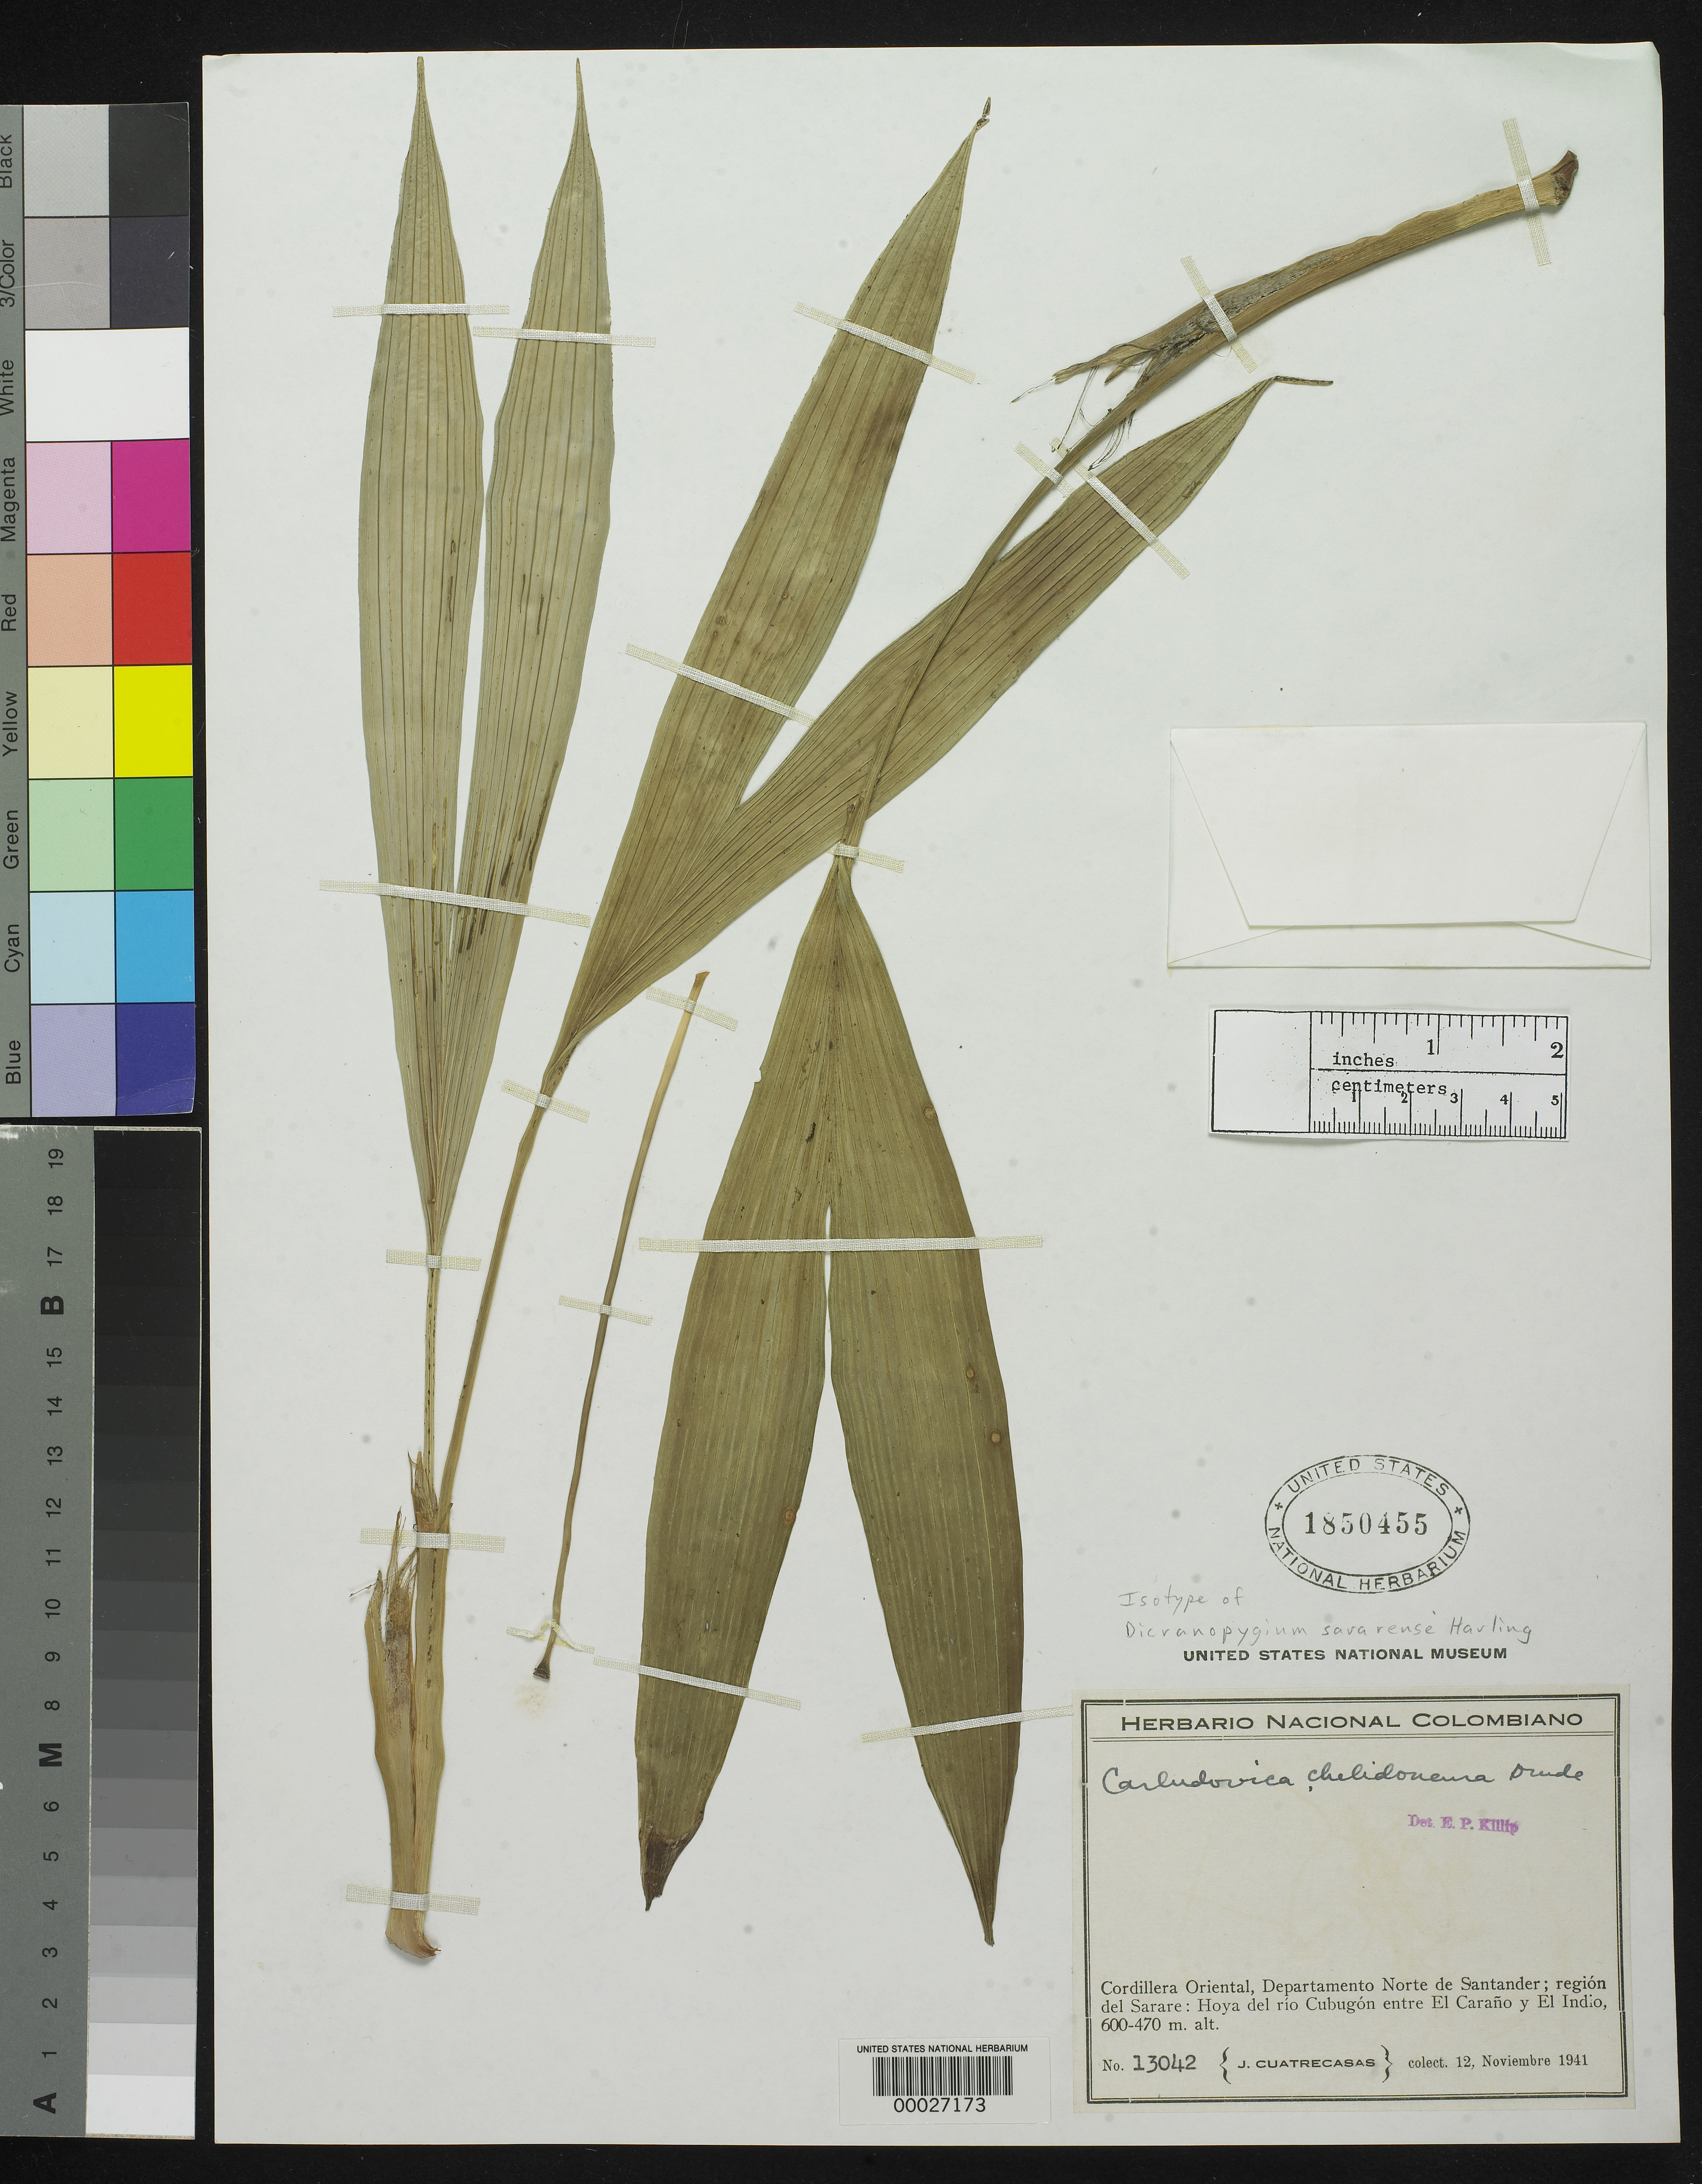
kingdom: Plantae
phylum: Tracheophyta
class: Liliopsida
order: Pandanales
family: Cyclanthaceae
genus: Dicranopygium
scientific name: Dicranopygium sararense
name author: Harling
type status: Isotype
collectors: J. Cuatrecasas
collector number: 13042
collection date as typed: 12 Nov 1941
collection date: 1941-11-12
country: Colombia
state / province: Norte de Santander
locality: Sarare region, Valley del Rio Cubuzon, between El Carano and El Indio.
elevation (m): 470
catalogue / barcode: US 1850455